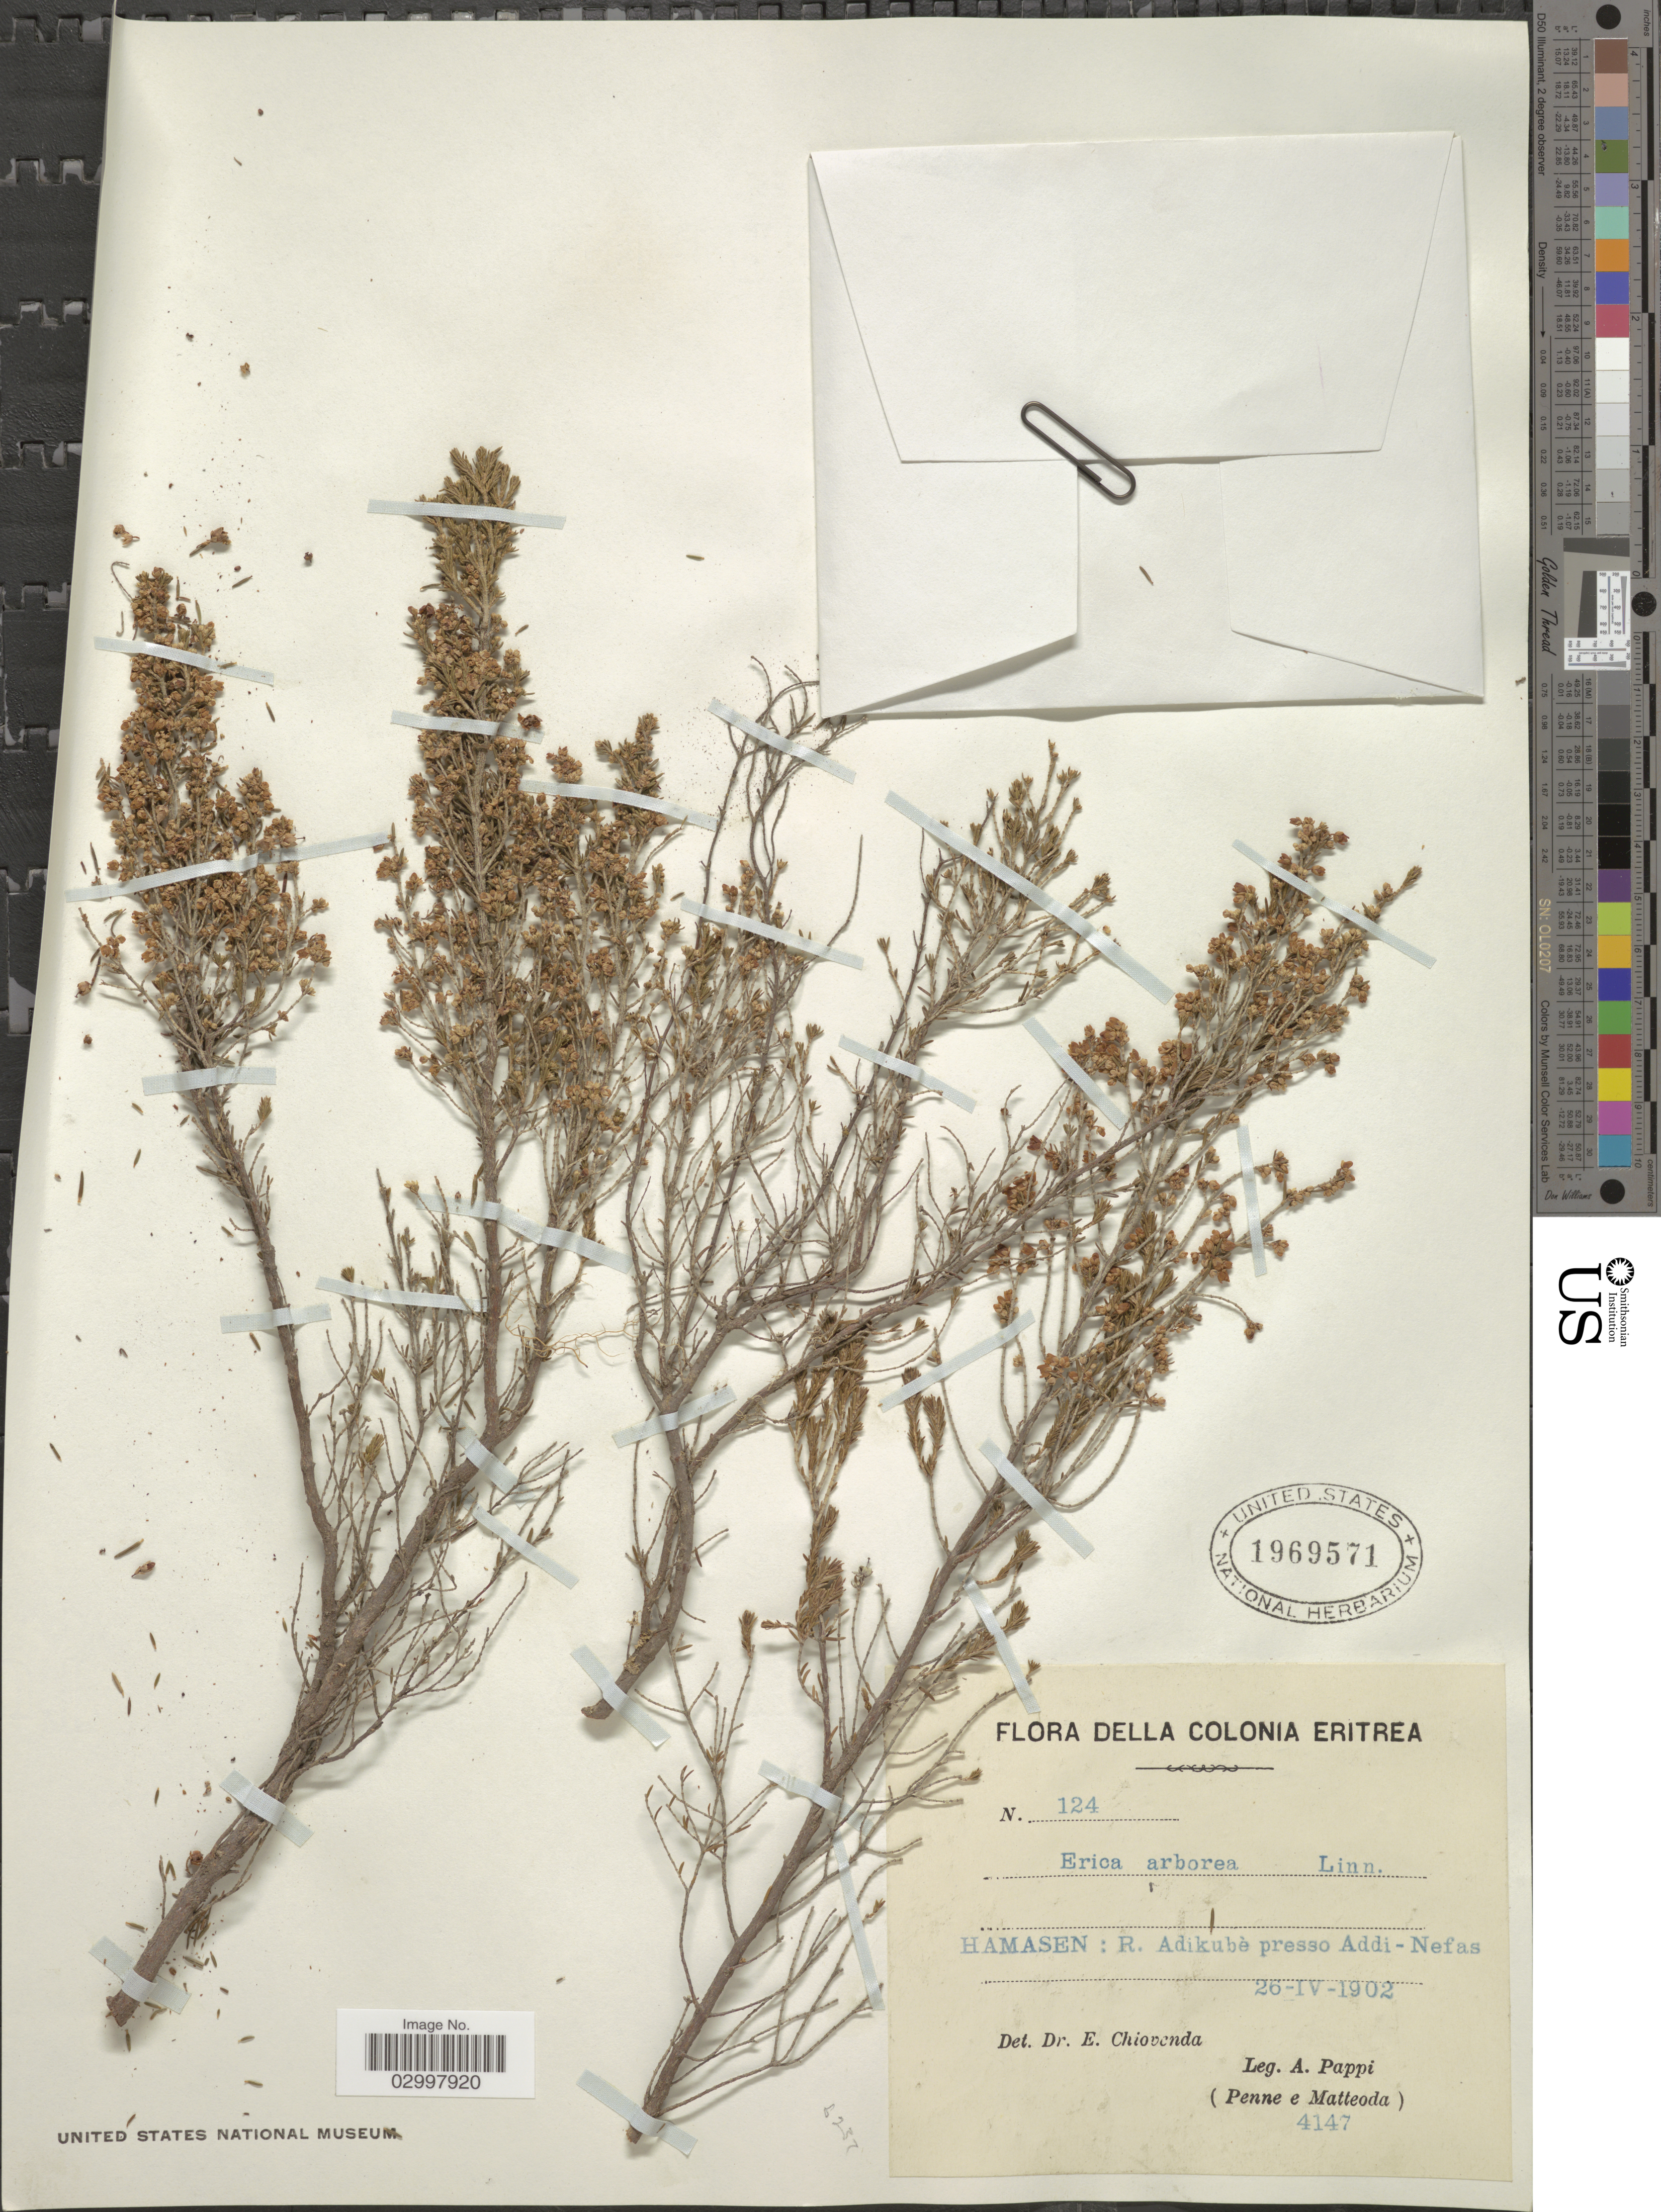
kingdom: Plantae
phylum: Tracheophyta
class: Magnoliopsida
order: Ericales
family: Ericaceae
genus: Erica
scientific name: Erica arborea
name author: L.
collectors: A. Pappi, Penne & Matteoda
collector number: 4147/124?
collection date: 1902-04-26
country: Eritrea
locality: Della Colonia Eritrea. Hamasen: R. Adikubè presso Addi-Nefas.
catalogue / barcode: US 1969571